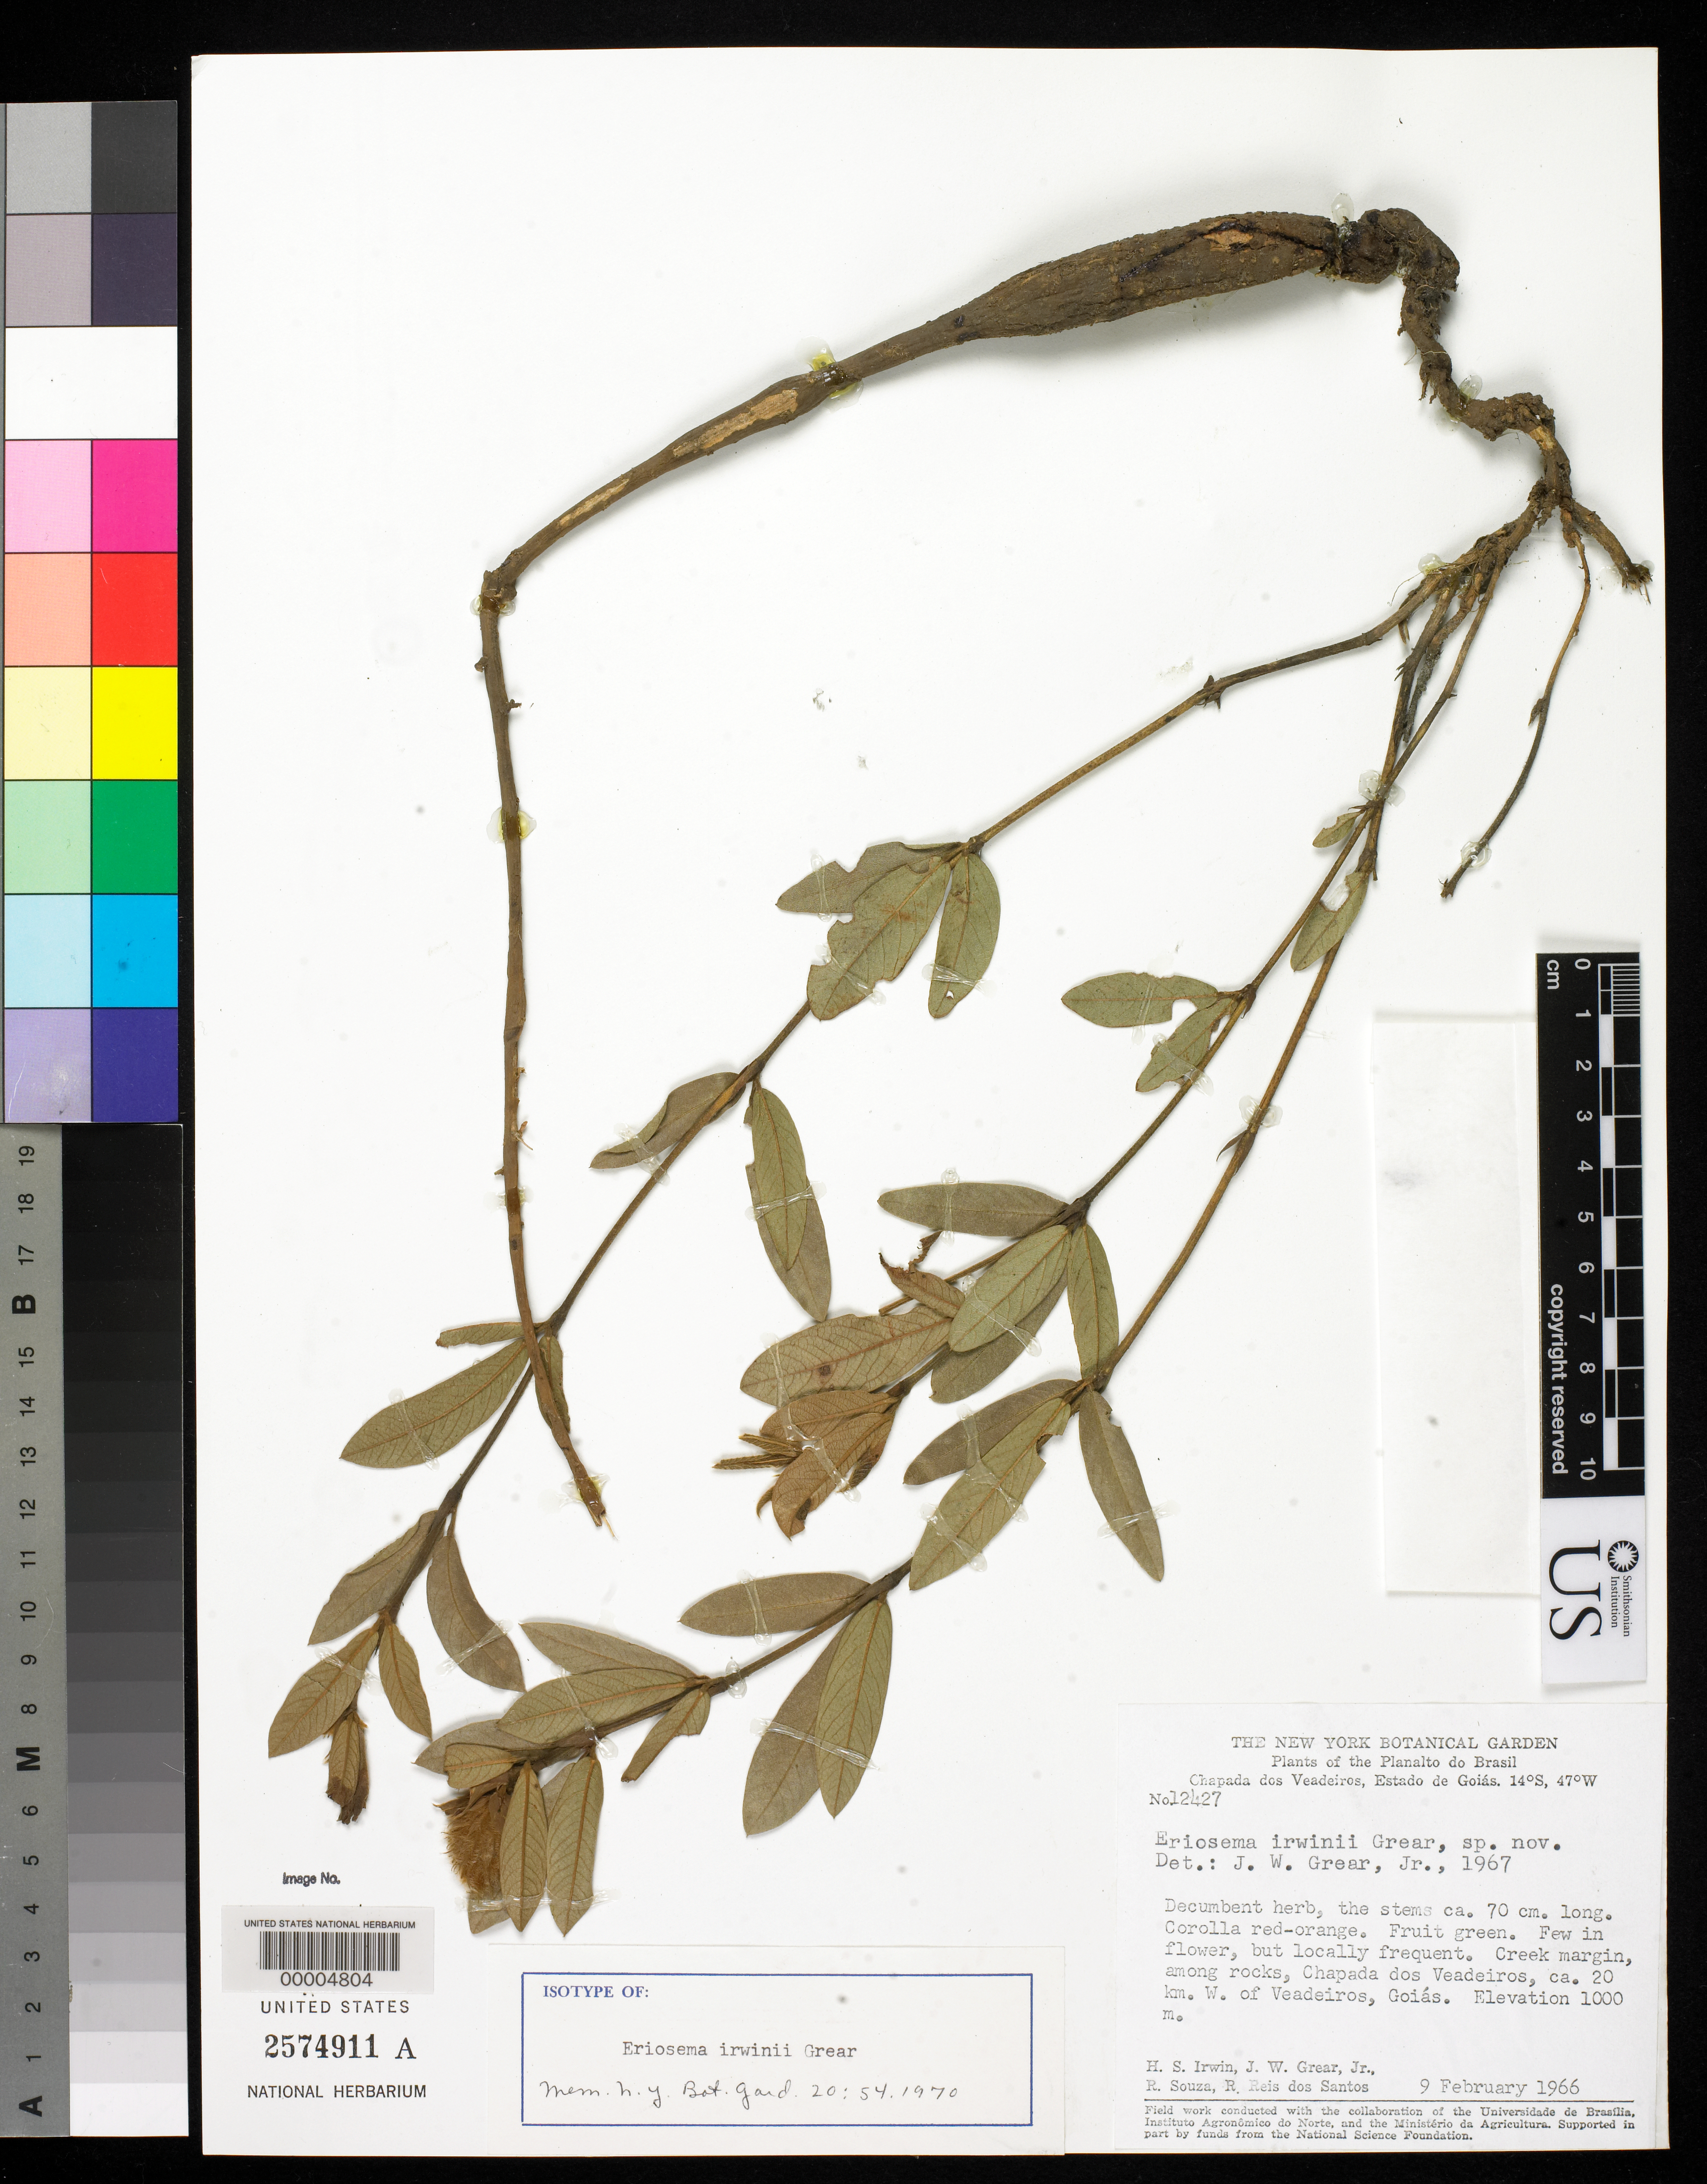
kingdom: Plantae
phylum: Tracheophyta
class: Magnoliopsida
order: Fabales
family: Fabaceae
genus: Eriosema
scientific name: Eriosema irwinii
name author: Grear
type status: Isotype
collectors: H. Irwin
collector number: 12427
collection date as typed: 09 Feb 1966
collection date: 1966-02-09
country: Brazil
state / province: Goiás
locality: Chapada.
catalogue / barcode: US 2574911A